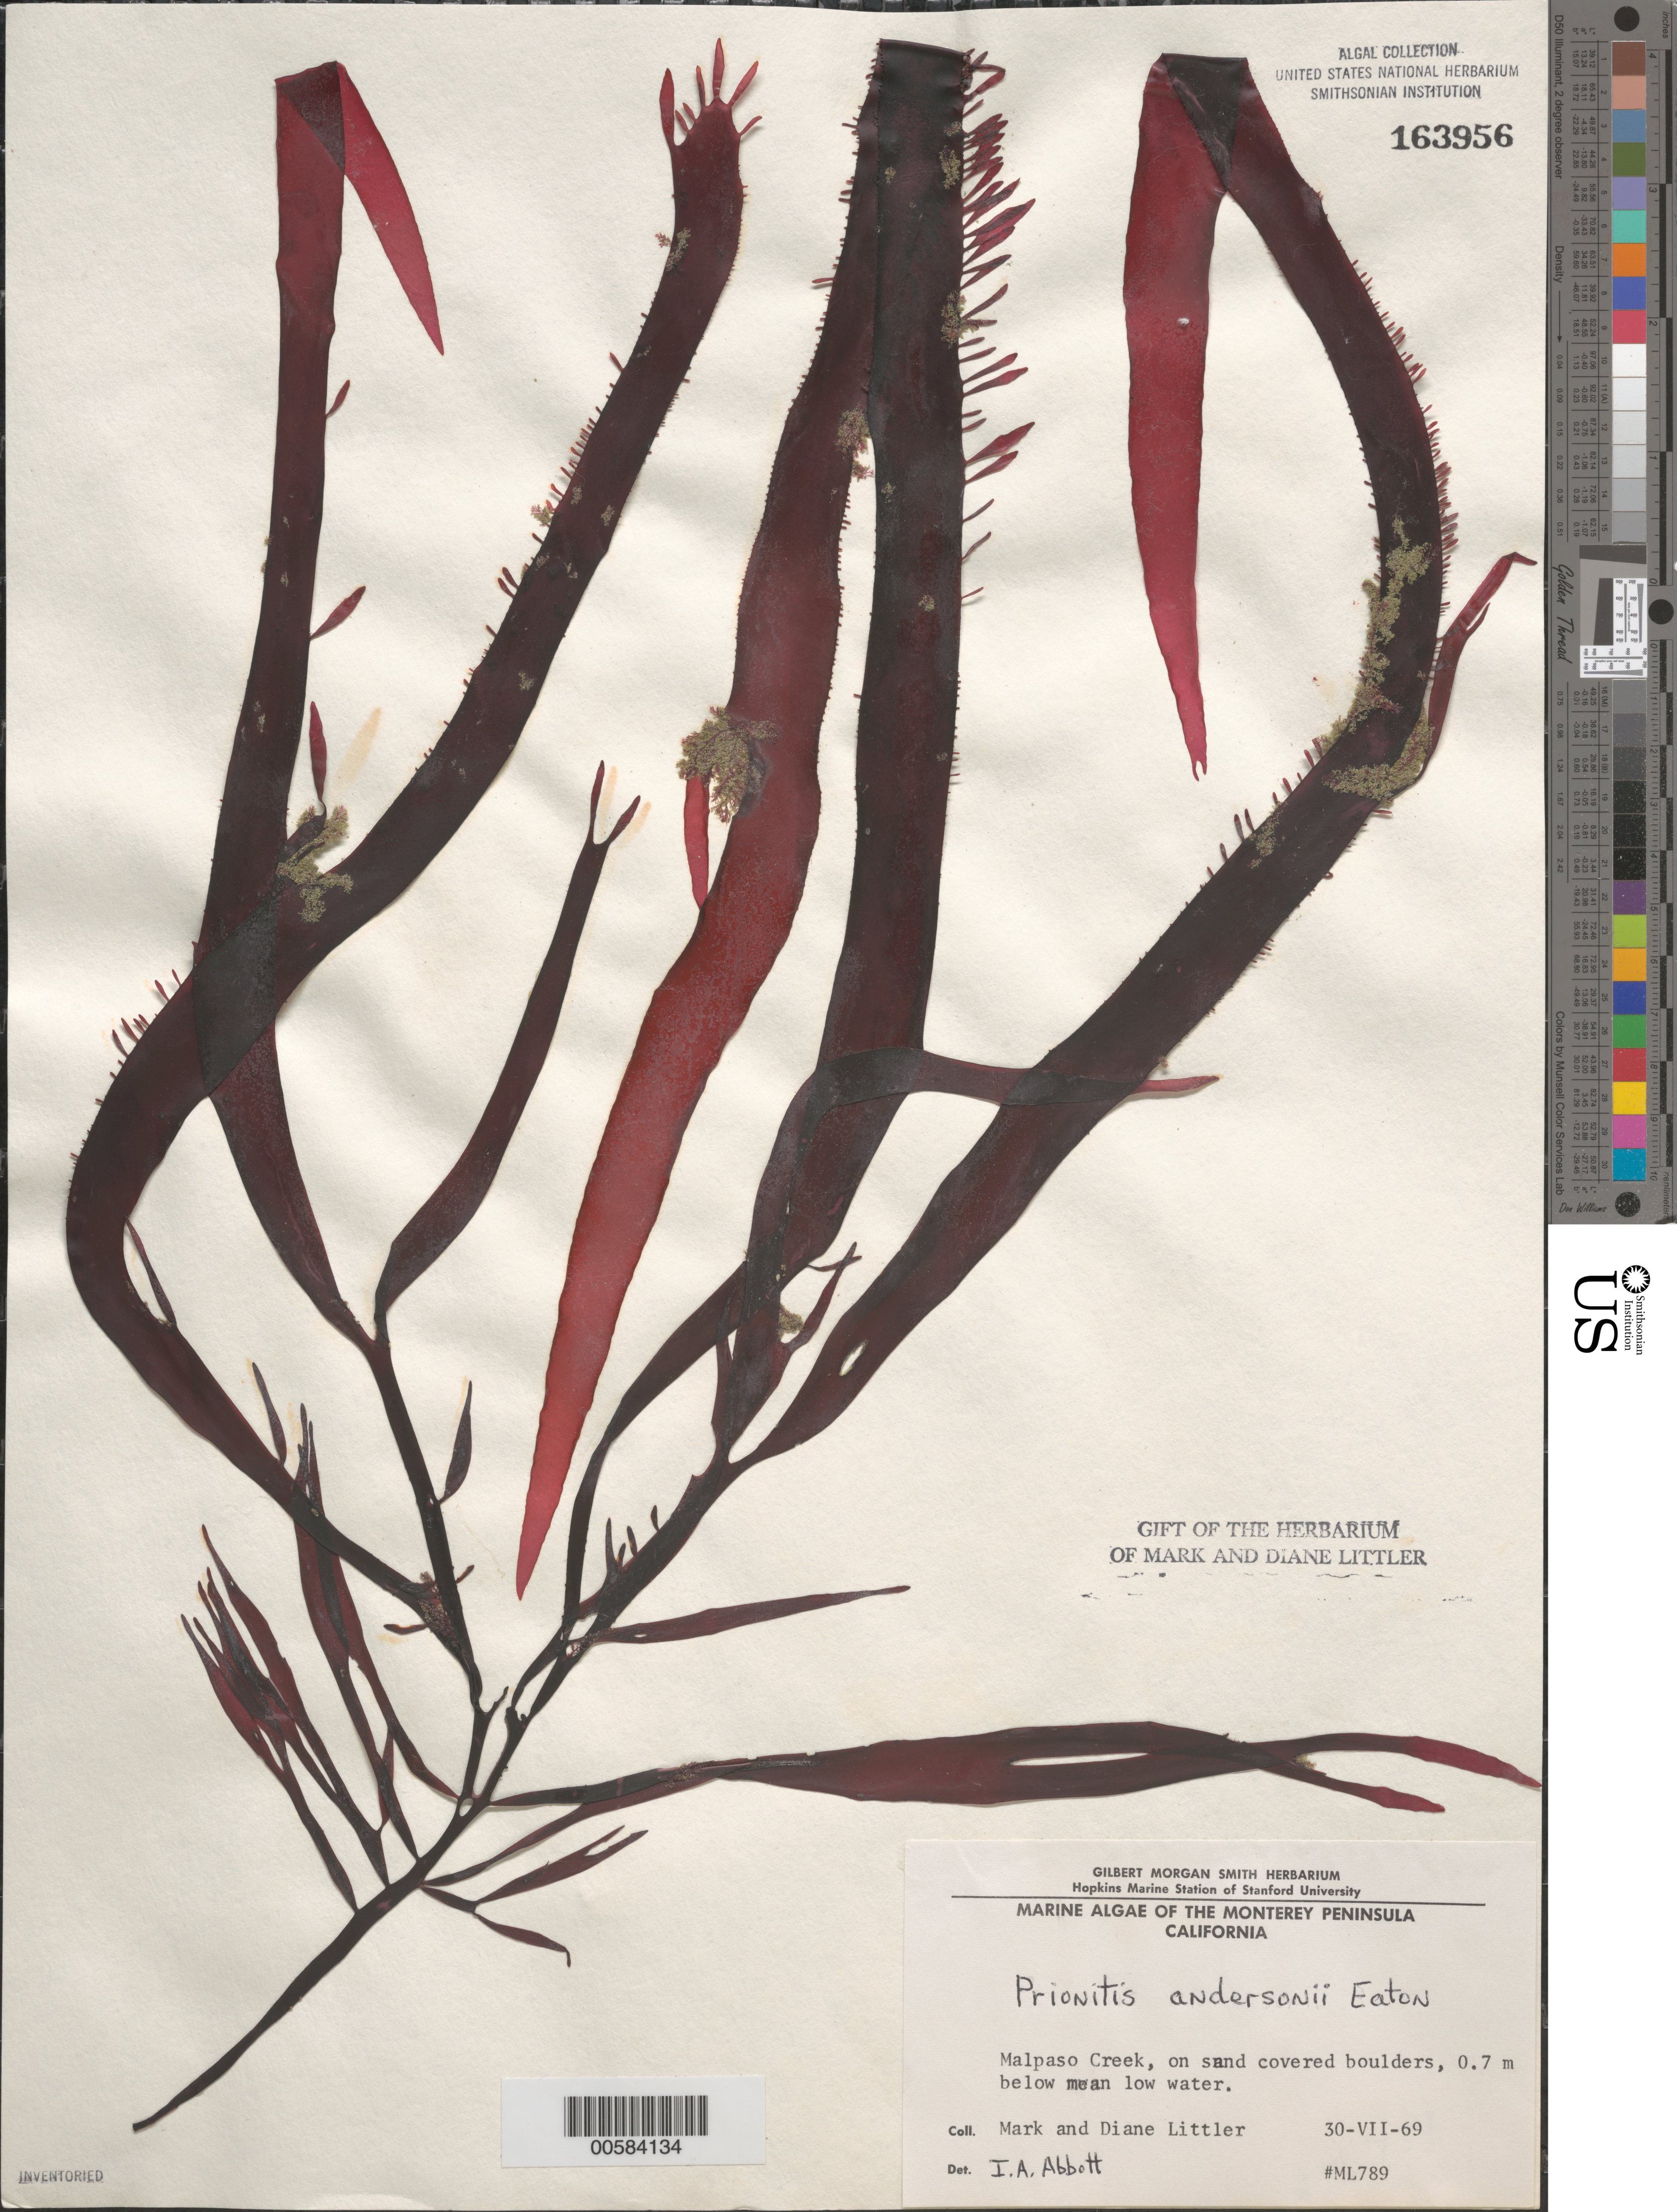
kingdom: Plantae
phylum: Rhodophyta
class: Florideophyceae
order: Cryptonemiales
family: Cryptonemiaceae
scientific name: Prionitis sternbergii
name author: (C. Agardh) J. Agardh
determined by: Algae name updating Project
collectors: M. M. Littler & D. S. Littler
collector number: ML 789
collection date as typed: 30 Jul 1969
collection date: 1969-07-30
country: United States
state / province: California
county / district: Monterey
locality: Malpaso Creek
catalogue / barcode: US 163956